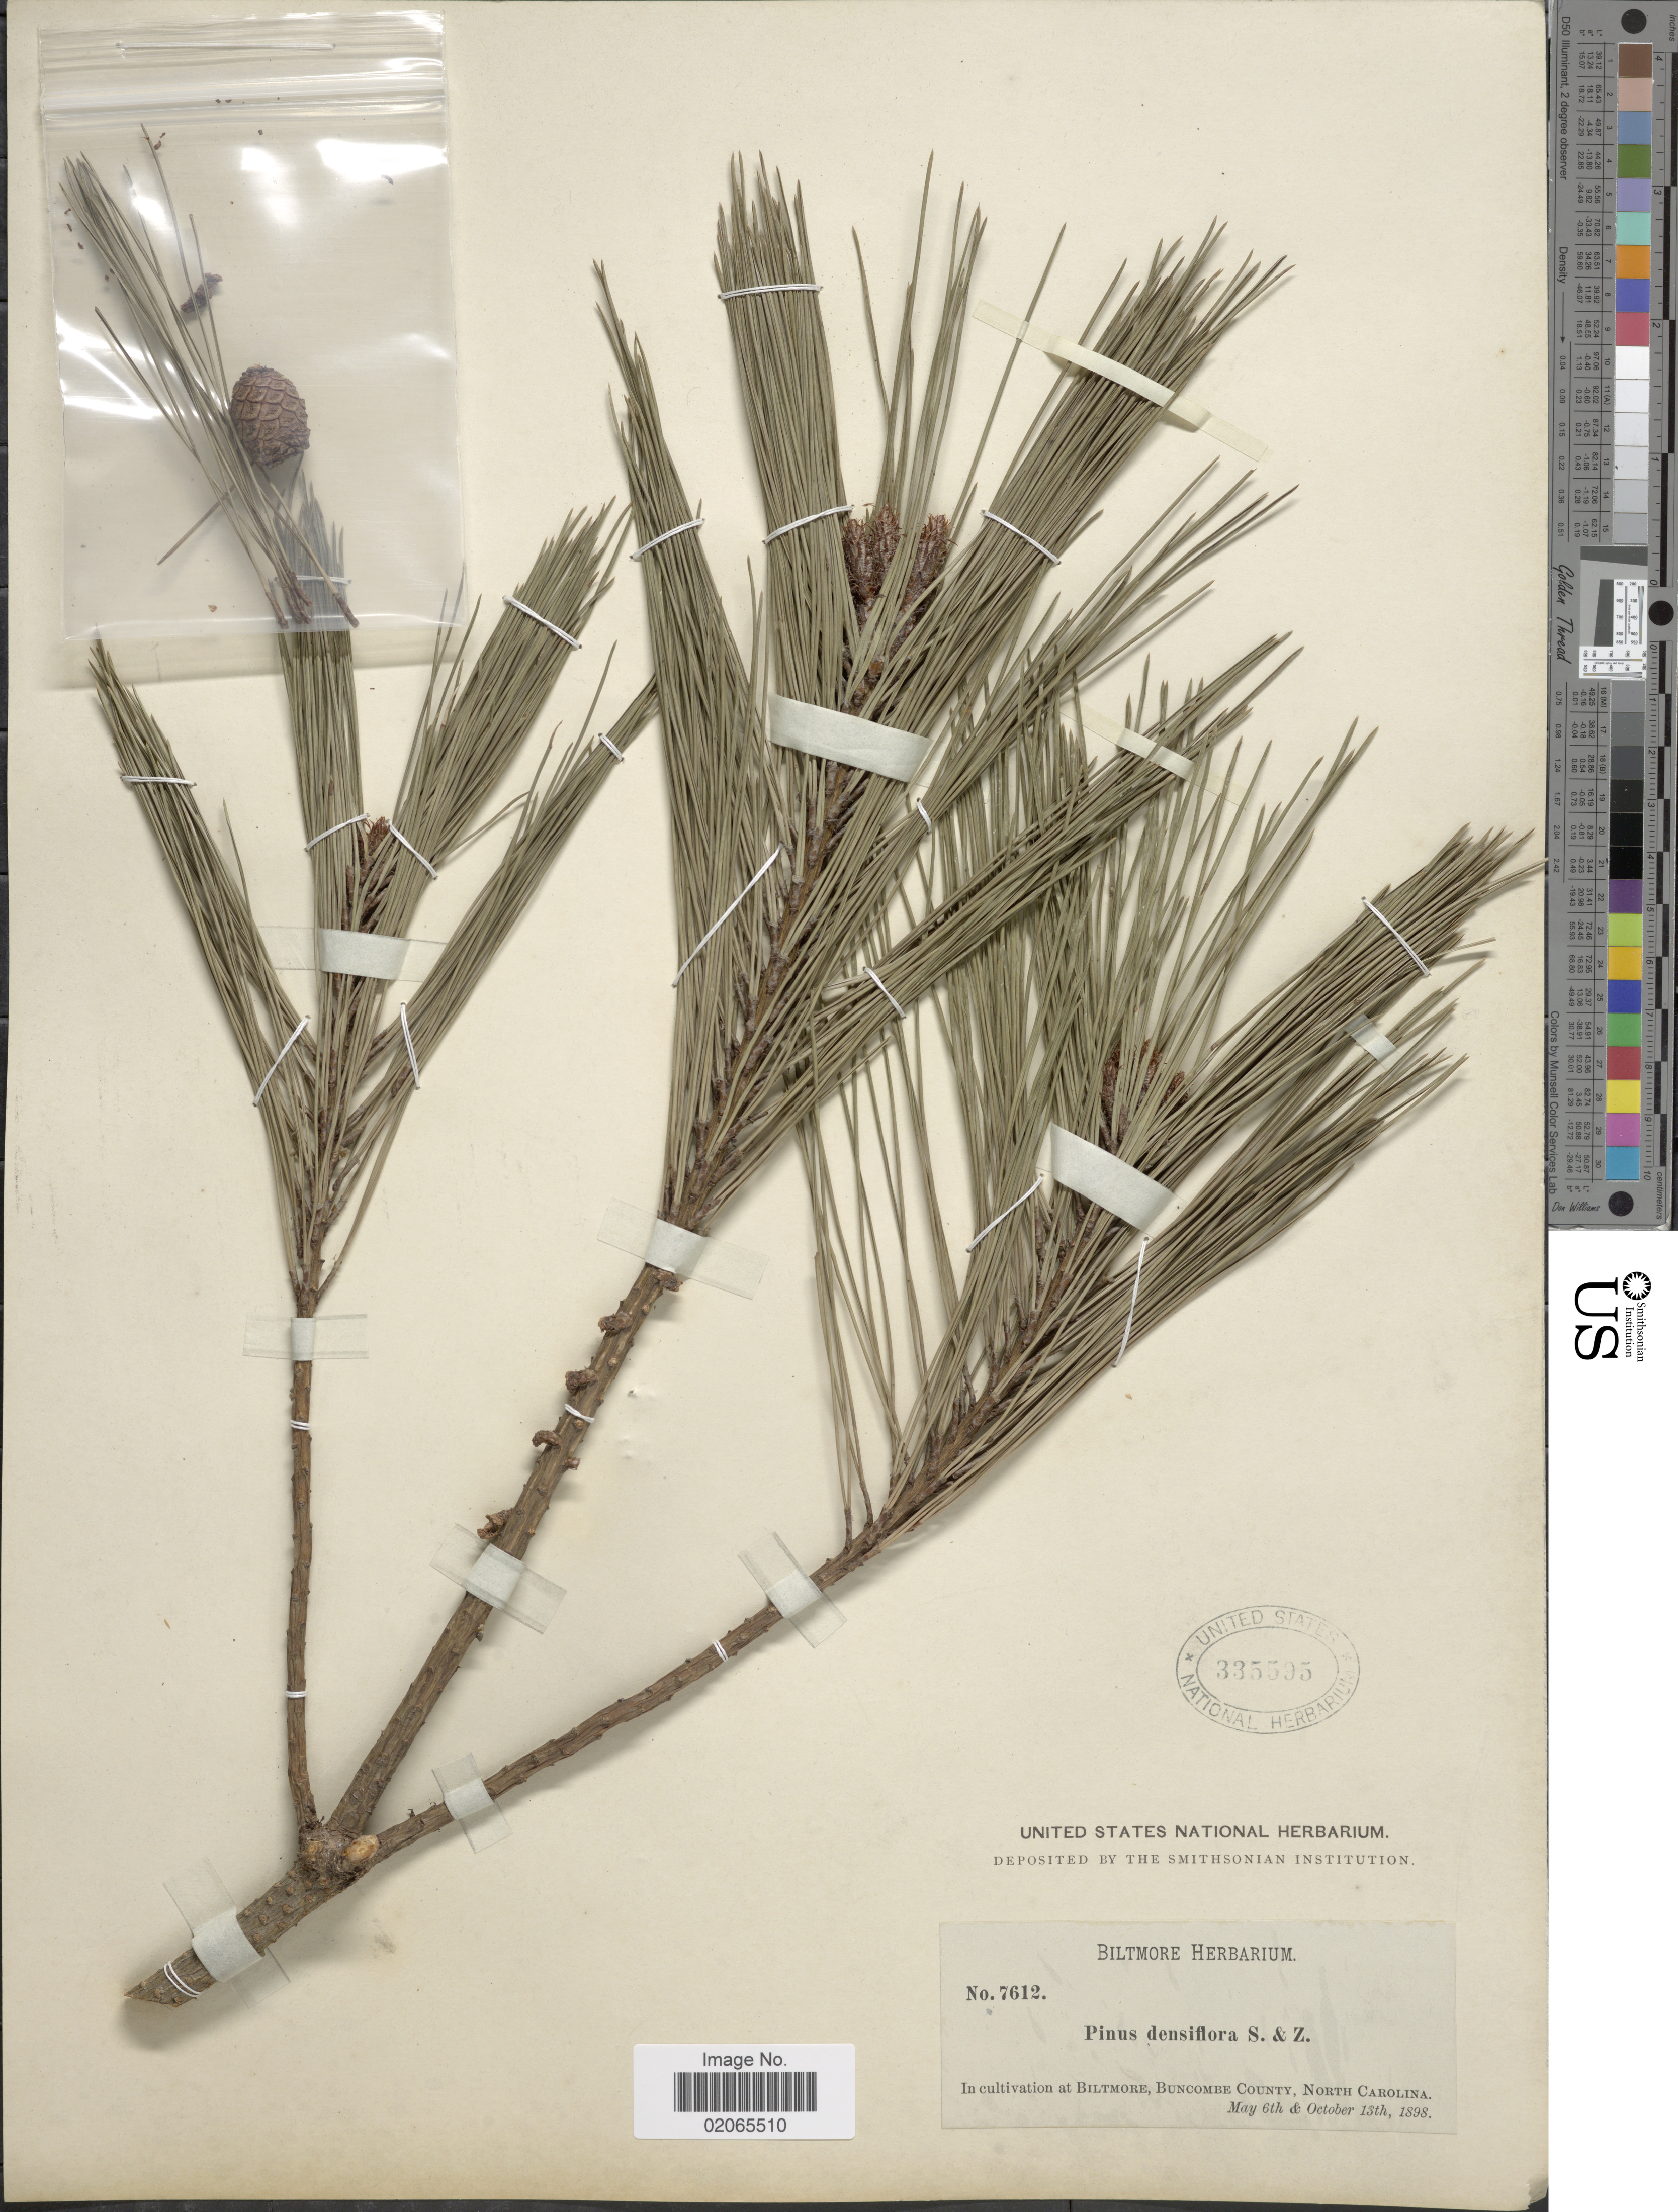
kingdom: Plantae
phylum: Tracheophyta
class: Pinopsida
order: Pinales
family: Pinaceae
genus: Pinus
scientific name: Pinus densiflora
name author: Siebold & Zucc.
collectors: ex herb. Biltmore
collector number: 7612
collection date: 1898-05-06/1898-10-15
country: United States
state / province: North Carolina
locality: In cultivation at Biltmore, Buncombe County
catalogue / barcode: US 335595